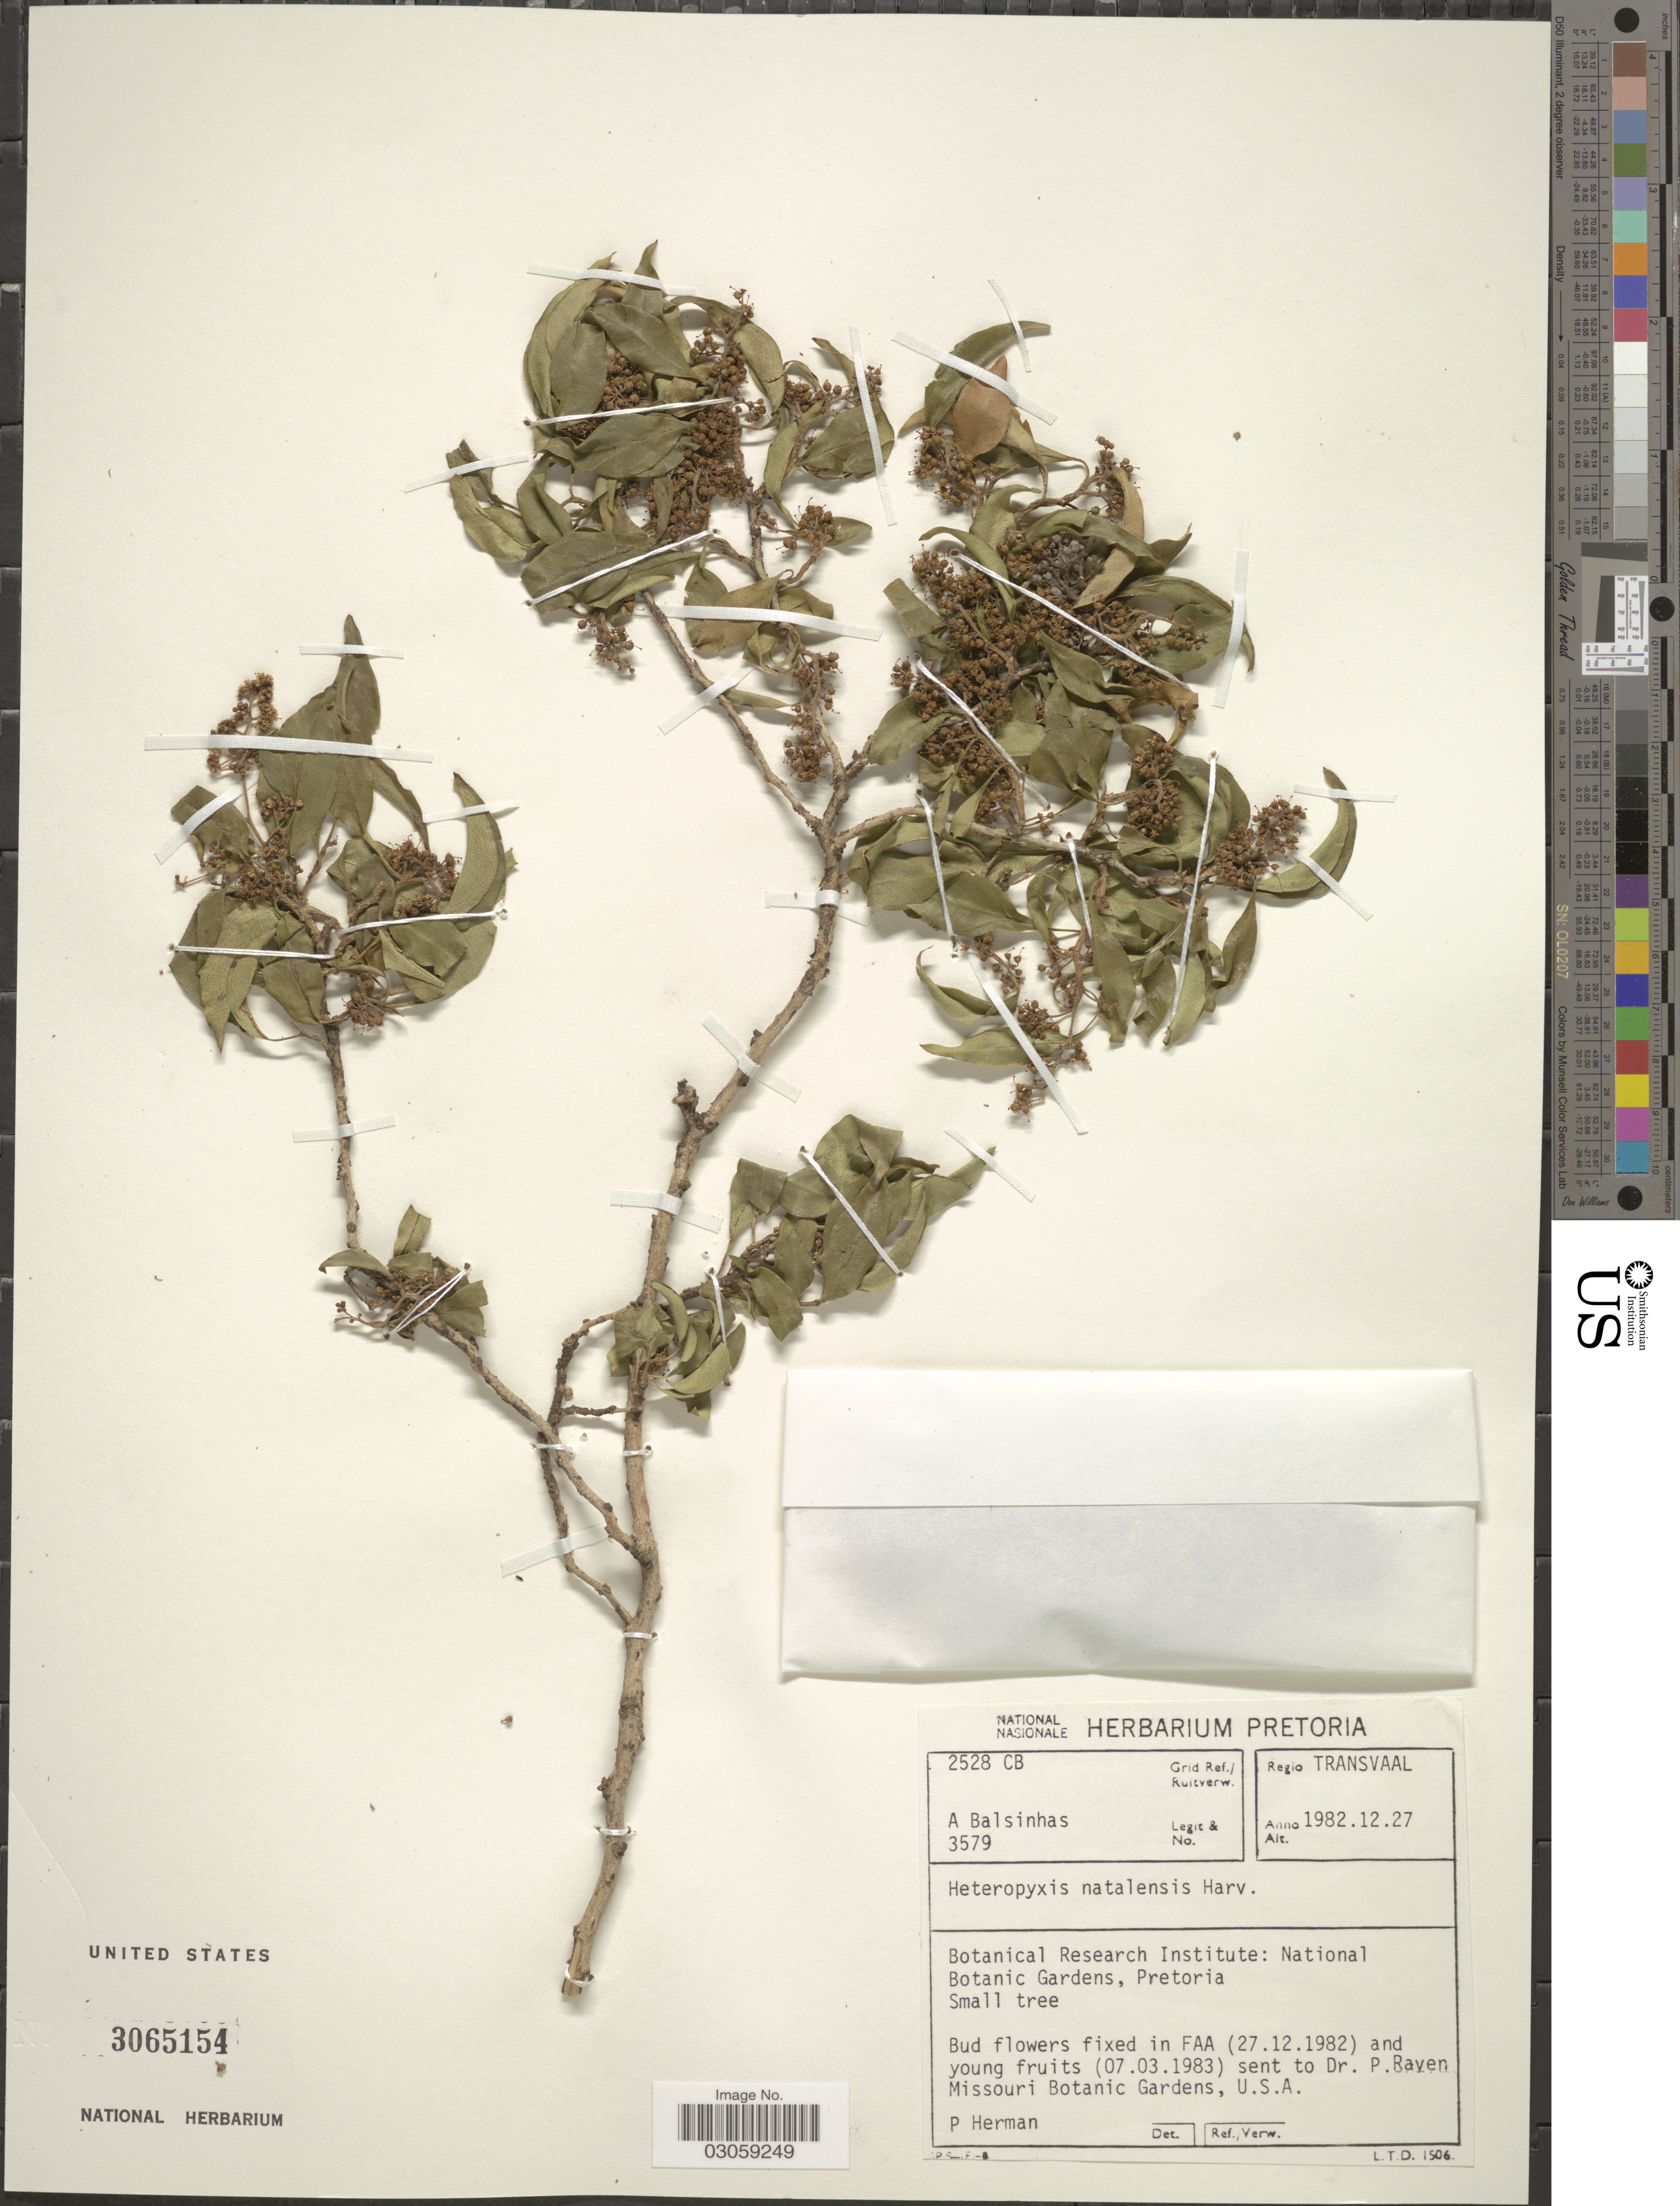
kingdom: Plantae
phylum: Tracheophyta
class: Magnoliopsida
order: Myrtales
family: Myrtaceae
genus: Heteropyxis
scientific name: Heteropyxis natalensis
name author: Harv.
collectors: A. A. Balsinhas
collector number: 3579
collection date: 1982-12-27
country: South Africa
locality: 2528 CB Grid Ref./ Ruitverw. Regio Transvaal. Botanical Research Institute: National Botanic Gardens, Pretoria.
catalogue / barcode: US 3065154